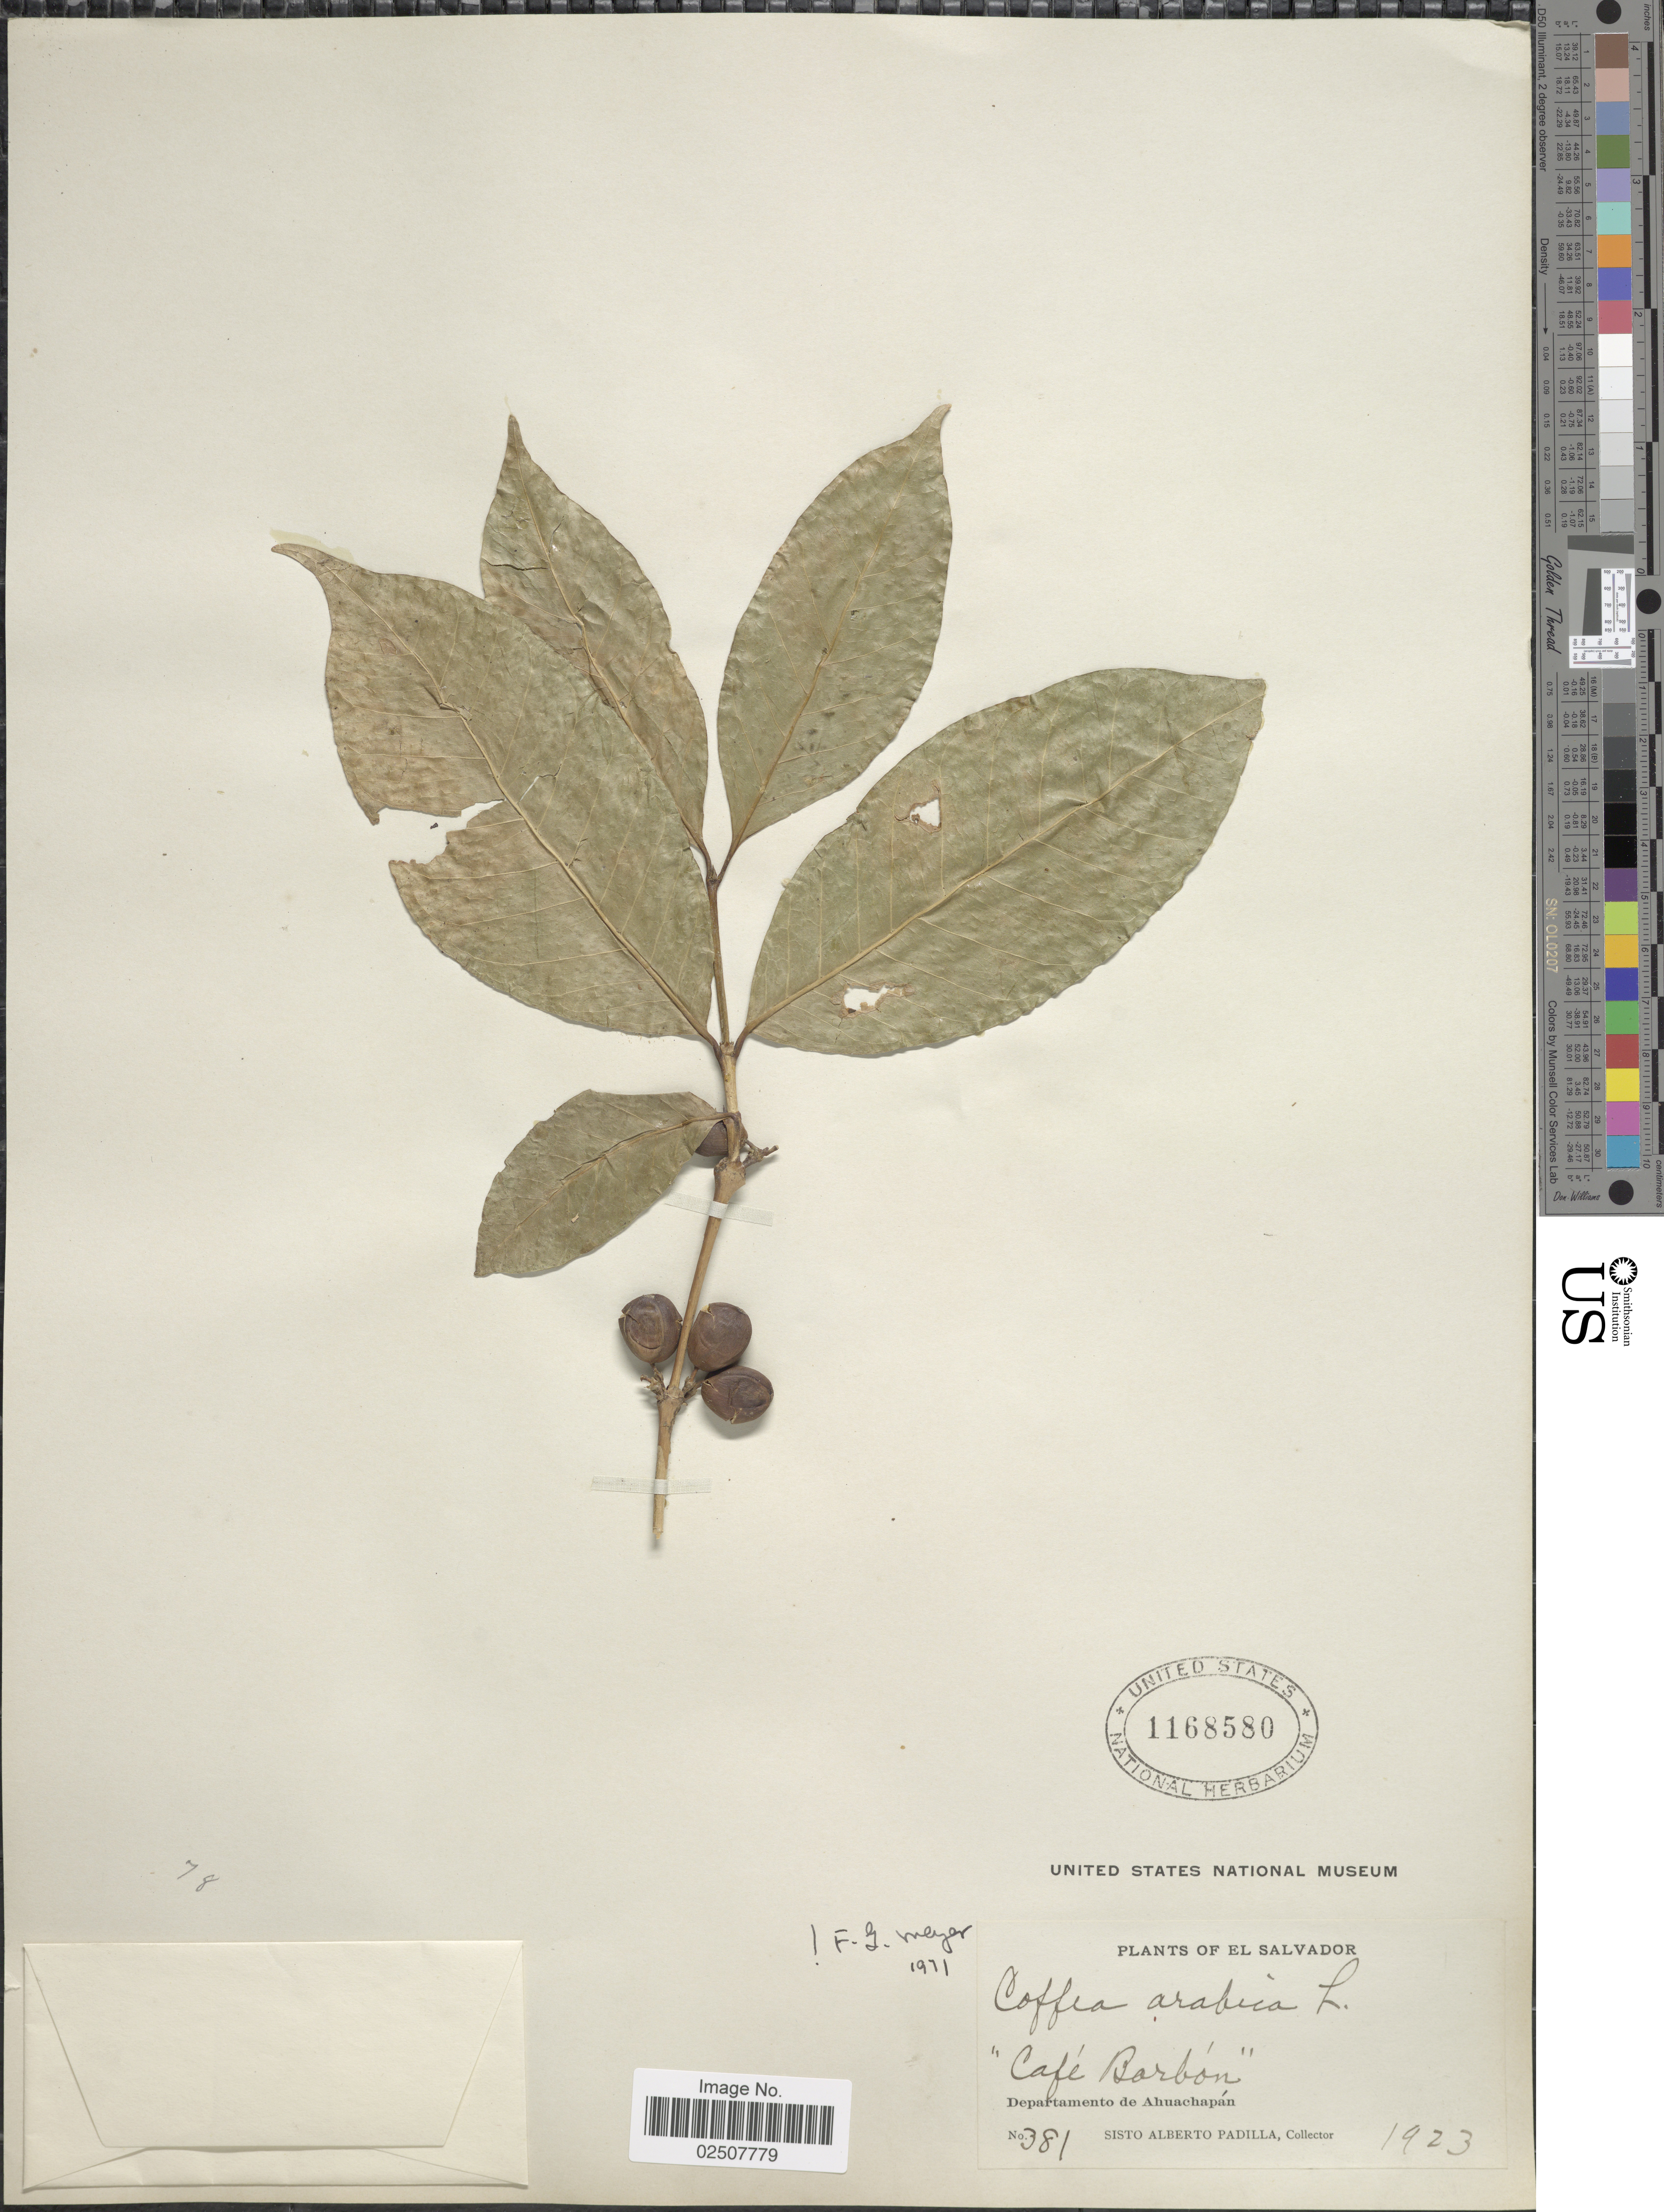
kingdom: Plantae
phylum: Tracheophyta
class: Magnoliopsida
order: Gentianales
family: Rubiaceae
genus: Coffea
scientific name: Coffea arabica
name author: L.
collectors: S. A. Padilla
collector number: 381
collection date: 1923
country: El Salvador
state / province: Ahuachapan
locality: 'Café Borbón', Departamento de Ahuachapán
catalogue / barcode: US 1168580